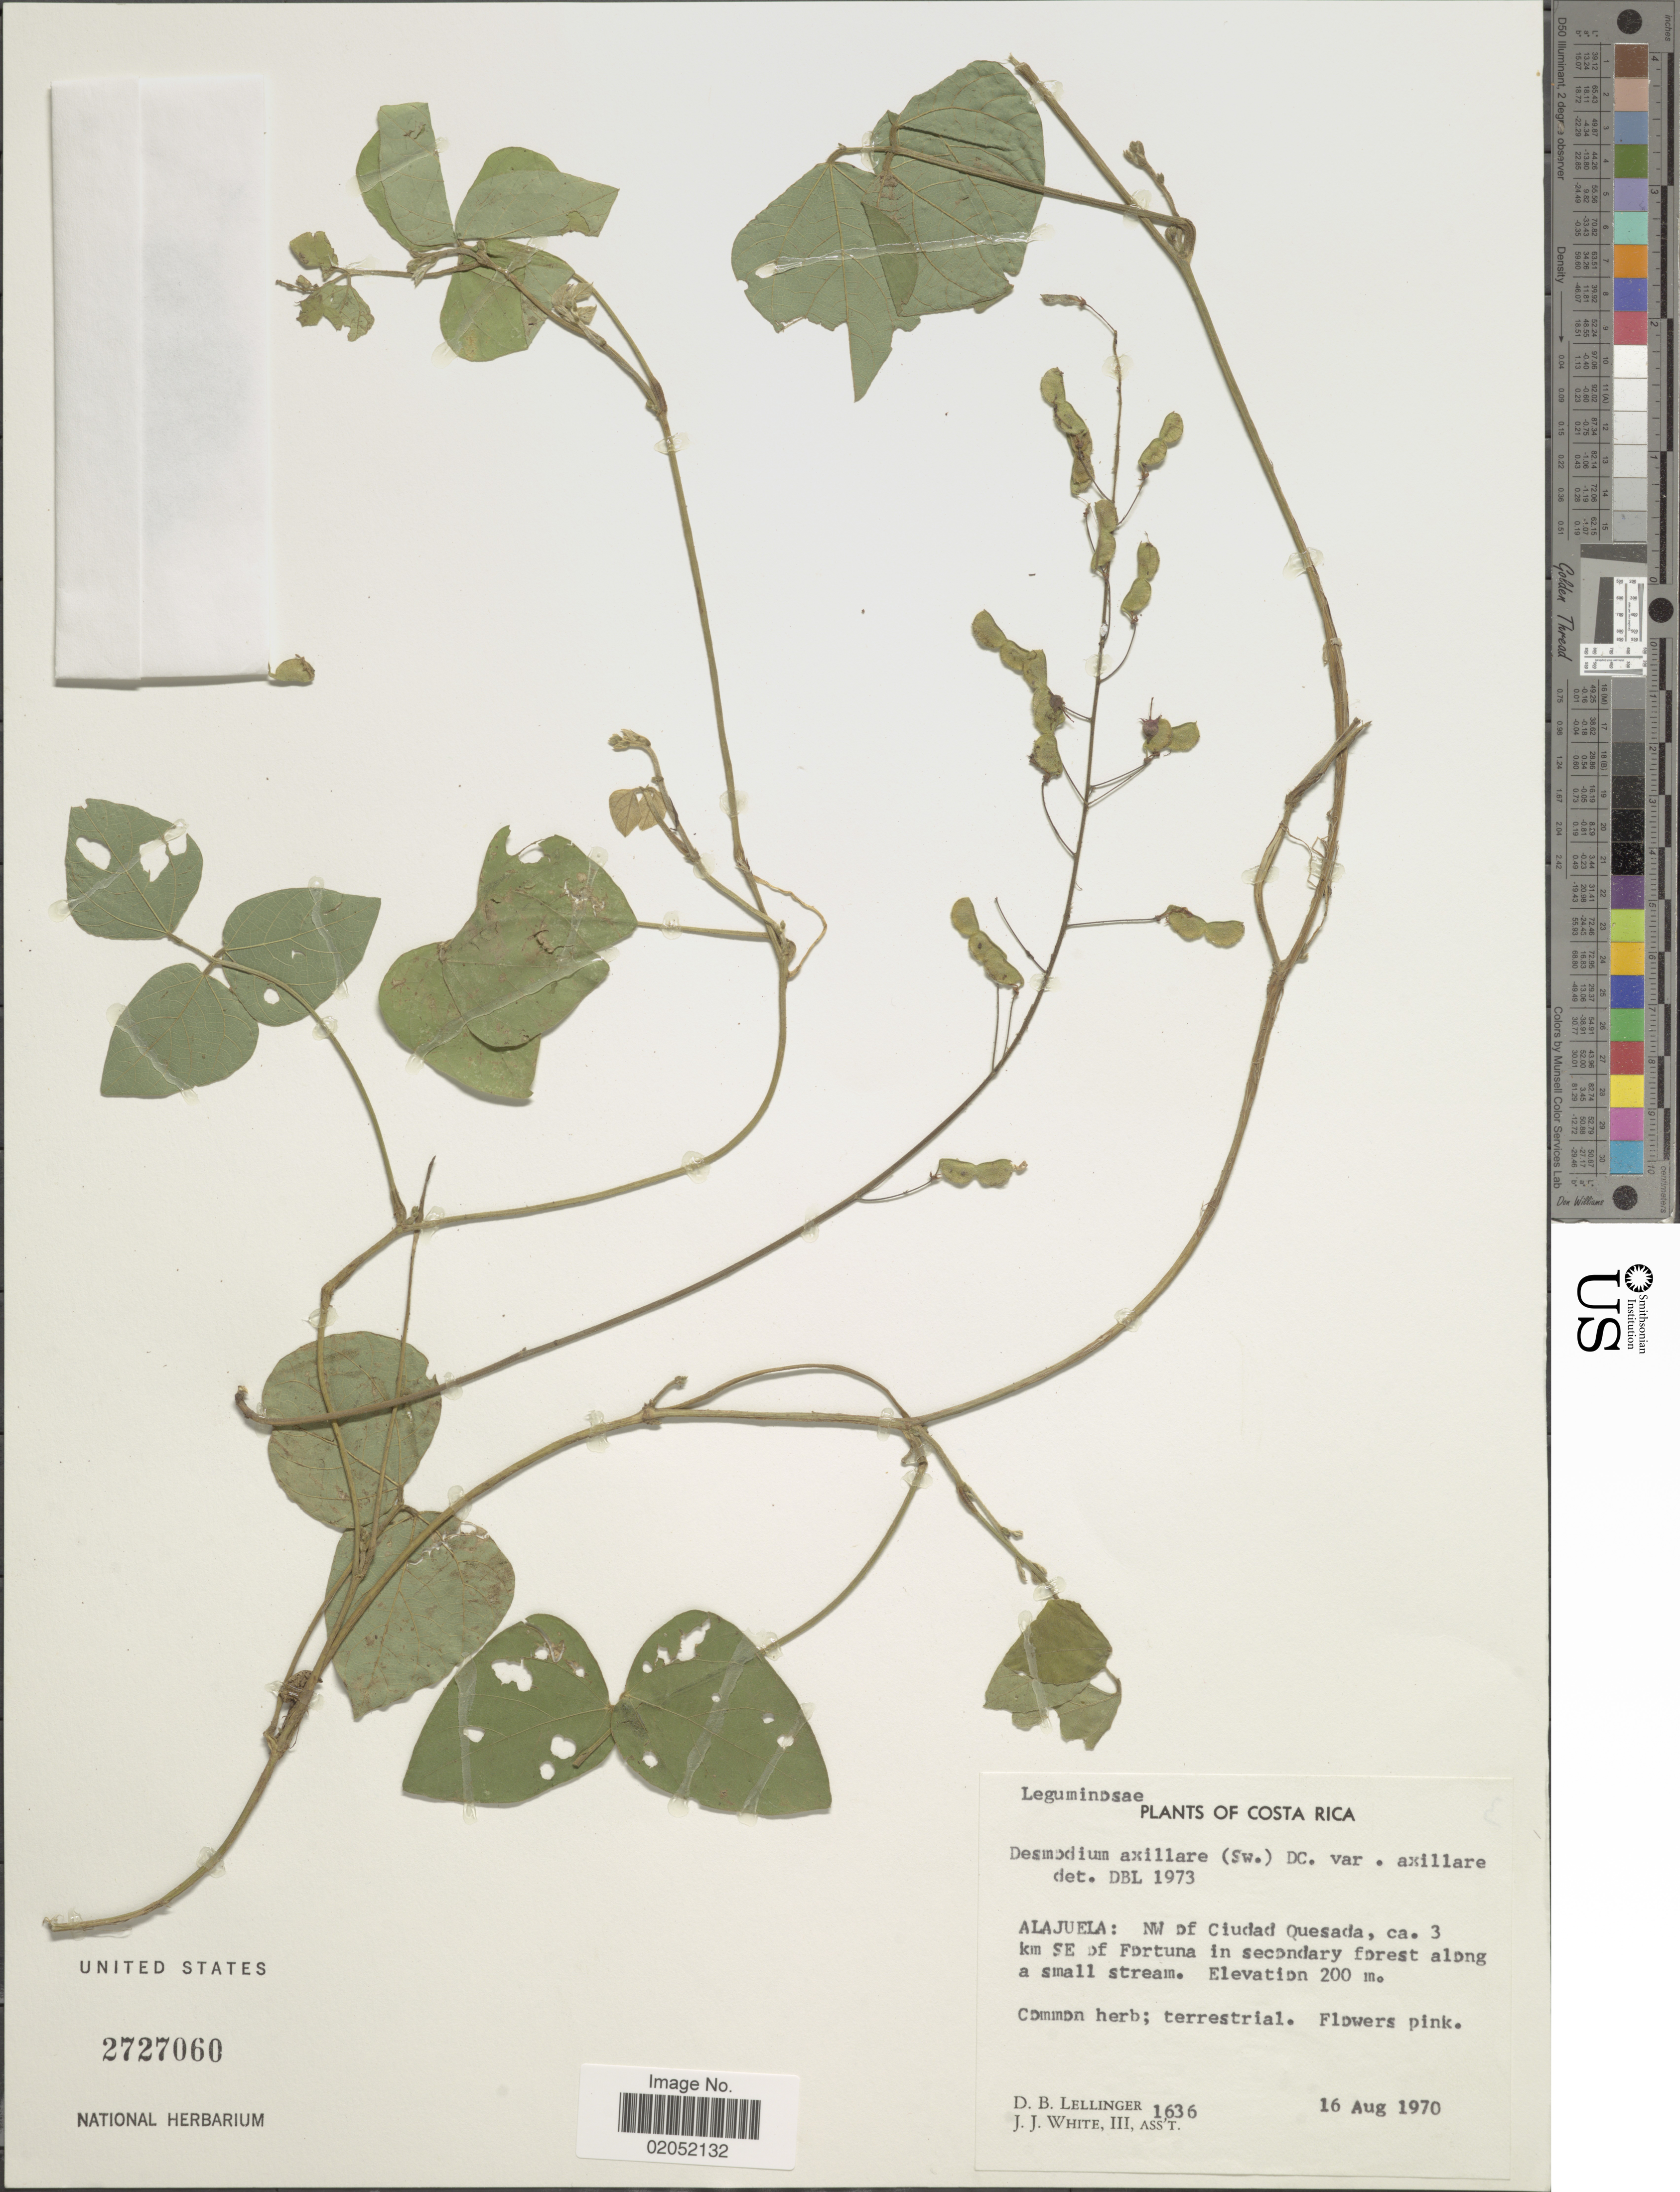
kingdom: Plantae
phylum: Tracheophyta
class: Magnoliopsida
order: Fabales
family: Fabaceae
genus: Desmodium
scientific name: Desmodium axillare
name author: (Sw.) DC.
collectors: D. B. Lellinger & J. J. White III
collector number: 1636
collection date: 1970-08-16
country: Costa Rica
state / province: Alajuela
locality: NW of Cuidad Quesada, ca. 3 km SE of Fortuna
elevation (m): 200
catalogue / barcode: US 2727060